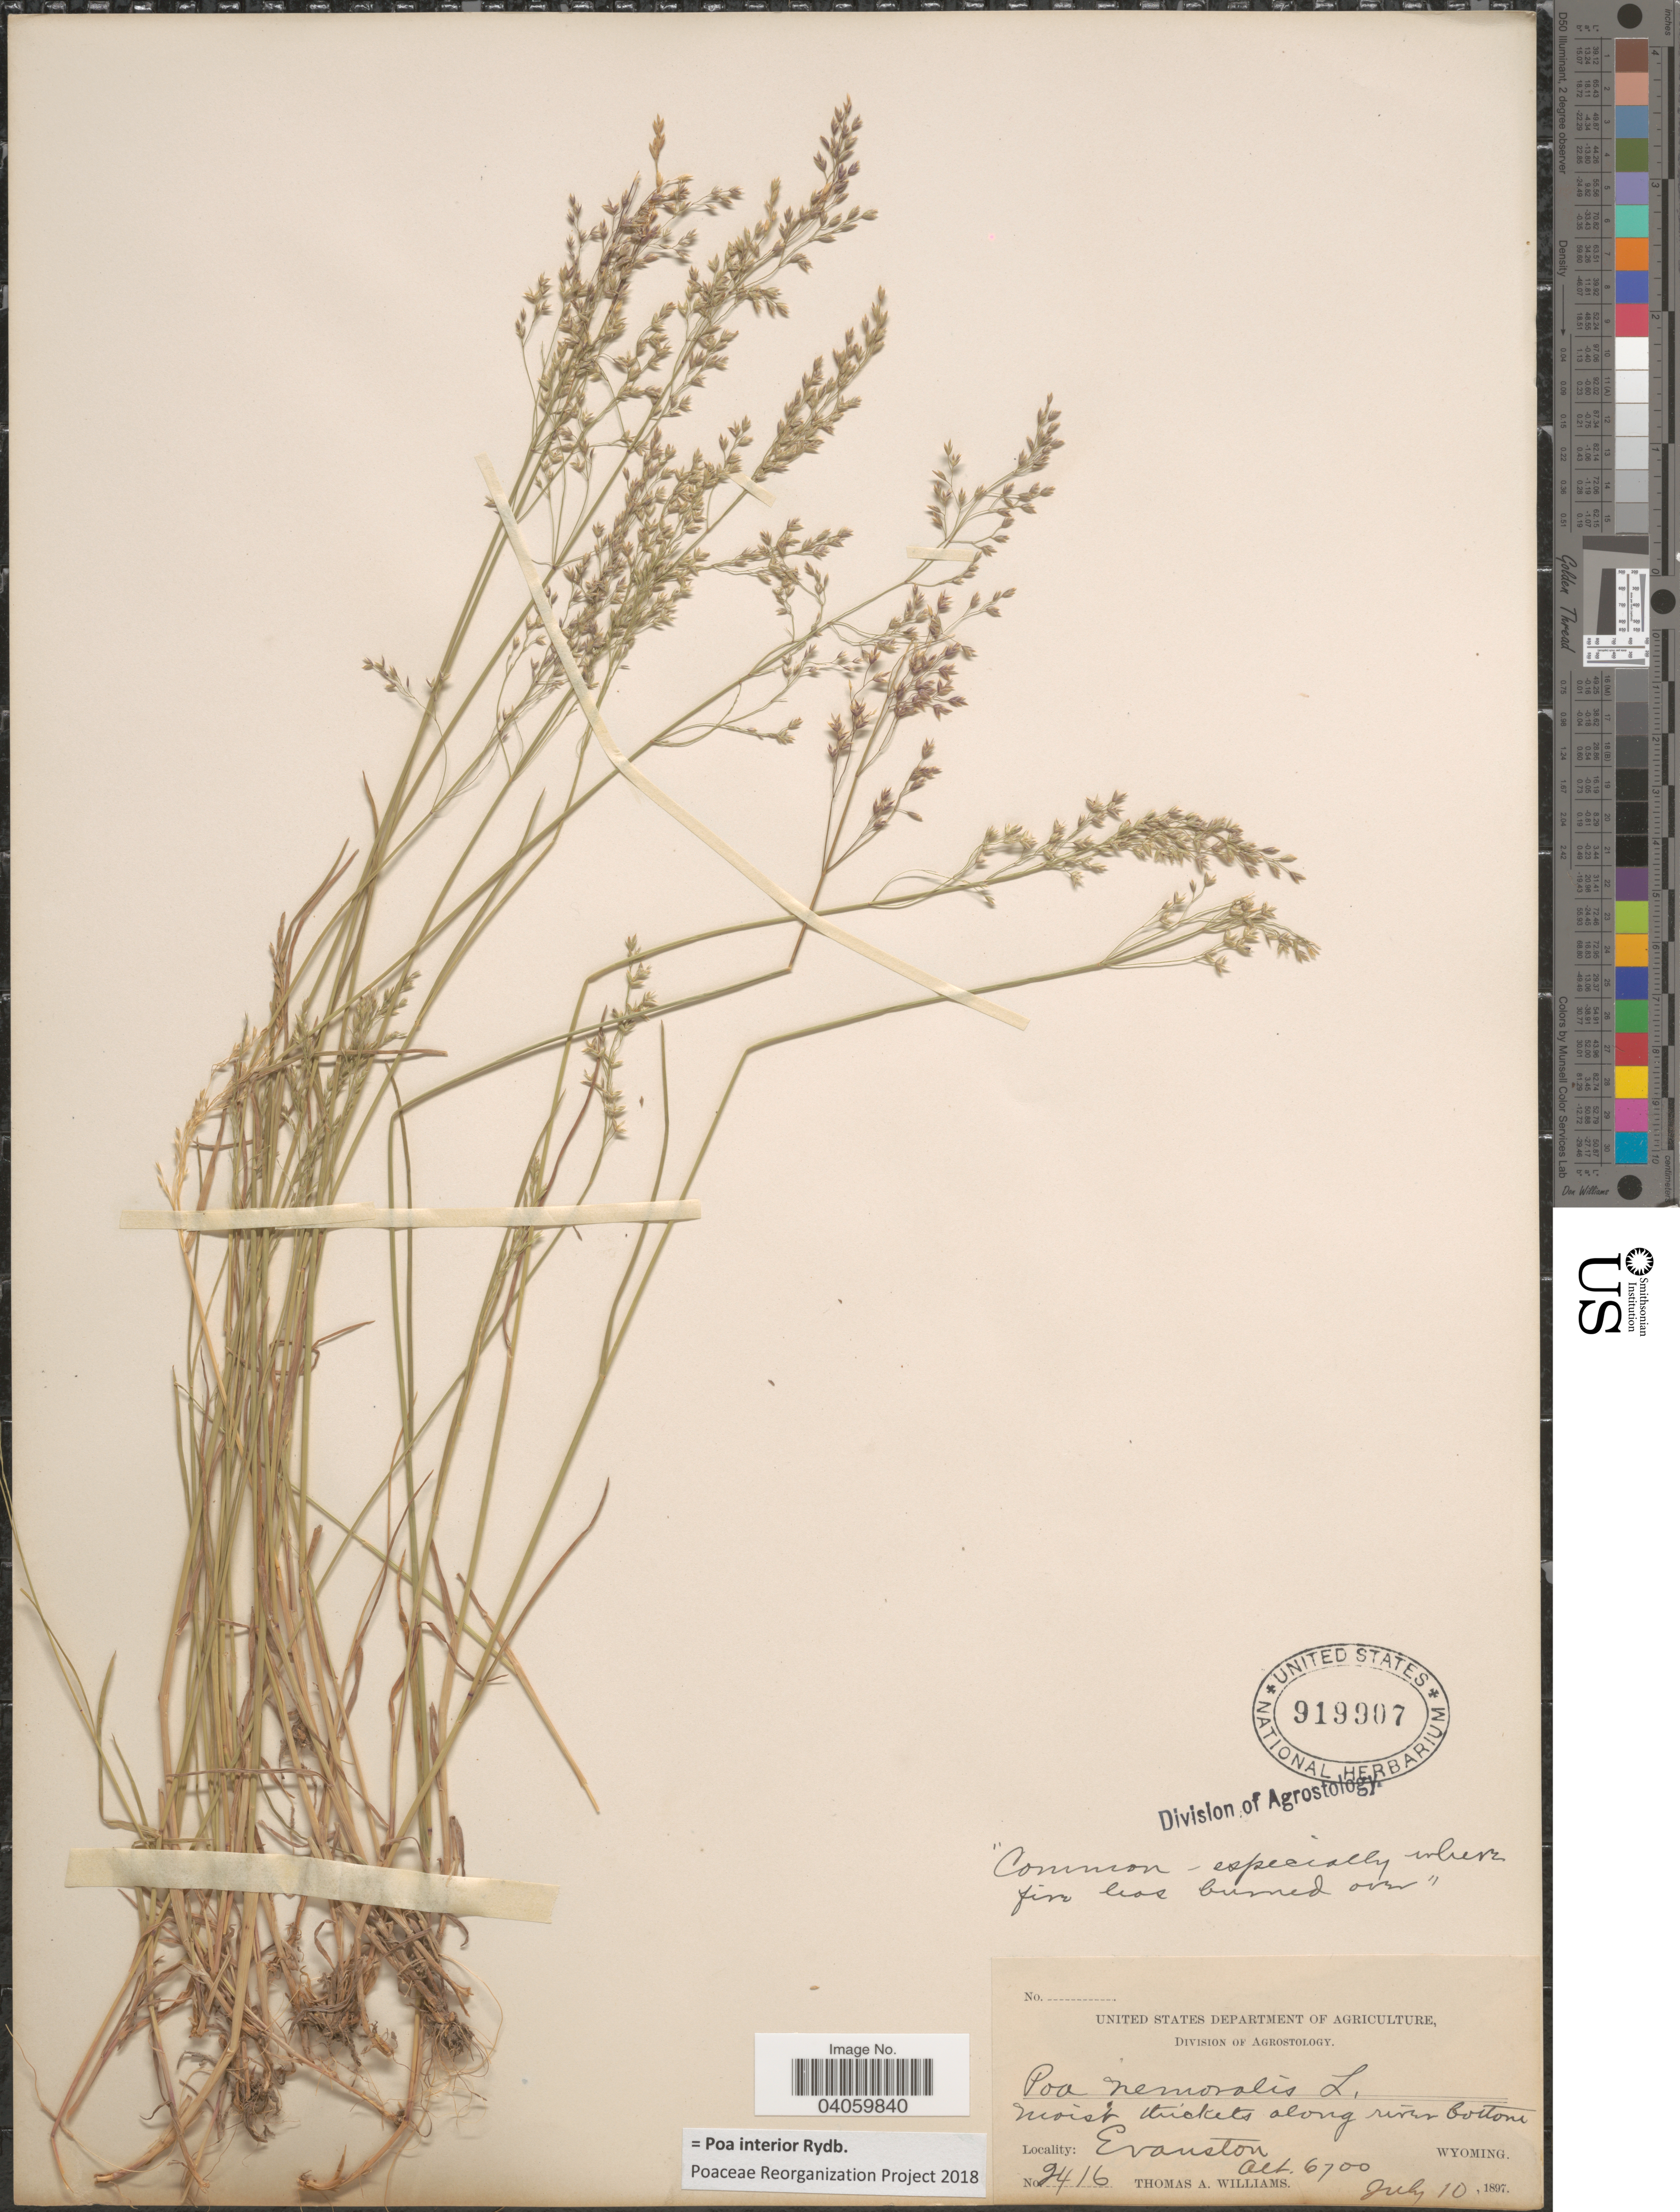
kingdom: Plantae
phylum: Tracheophyta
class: Liliopsida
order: Poales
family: Poaceae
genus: Poa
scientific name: Poa interior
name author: Rydb.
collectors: T. A. Williams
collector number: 2416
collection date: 1897-07-10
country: United States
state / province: Wyoming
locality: Evanston.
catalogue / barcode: US 919907